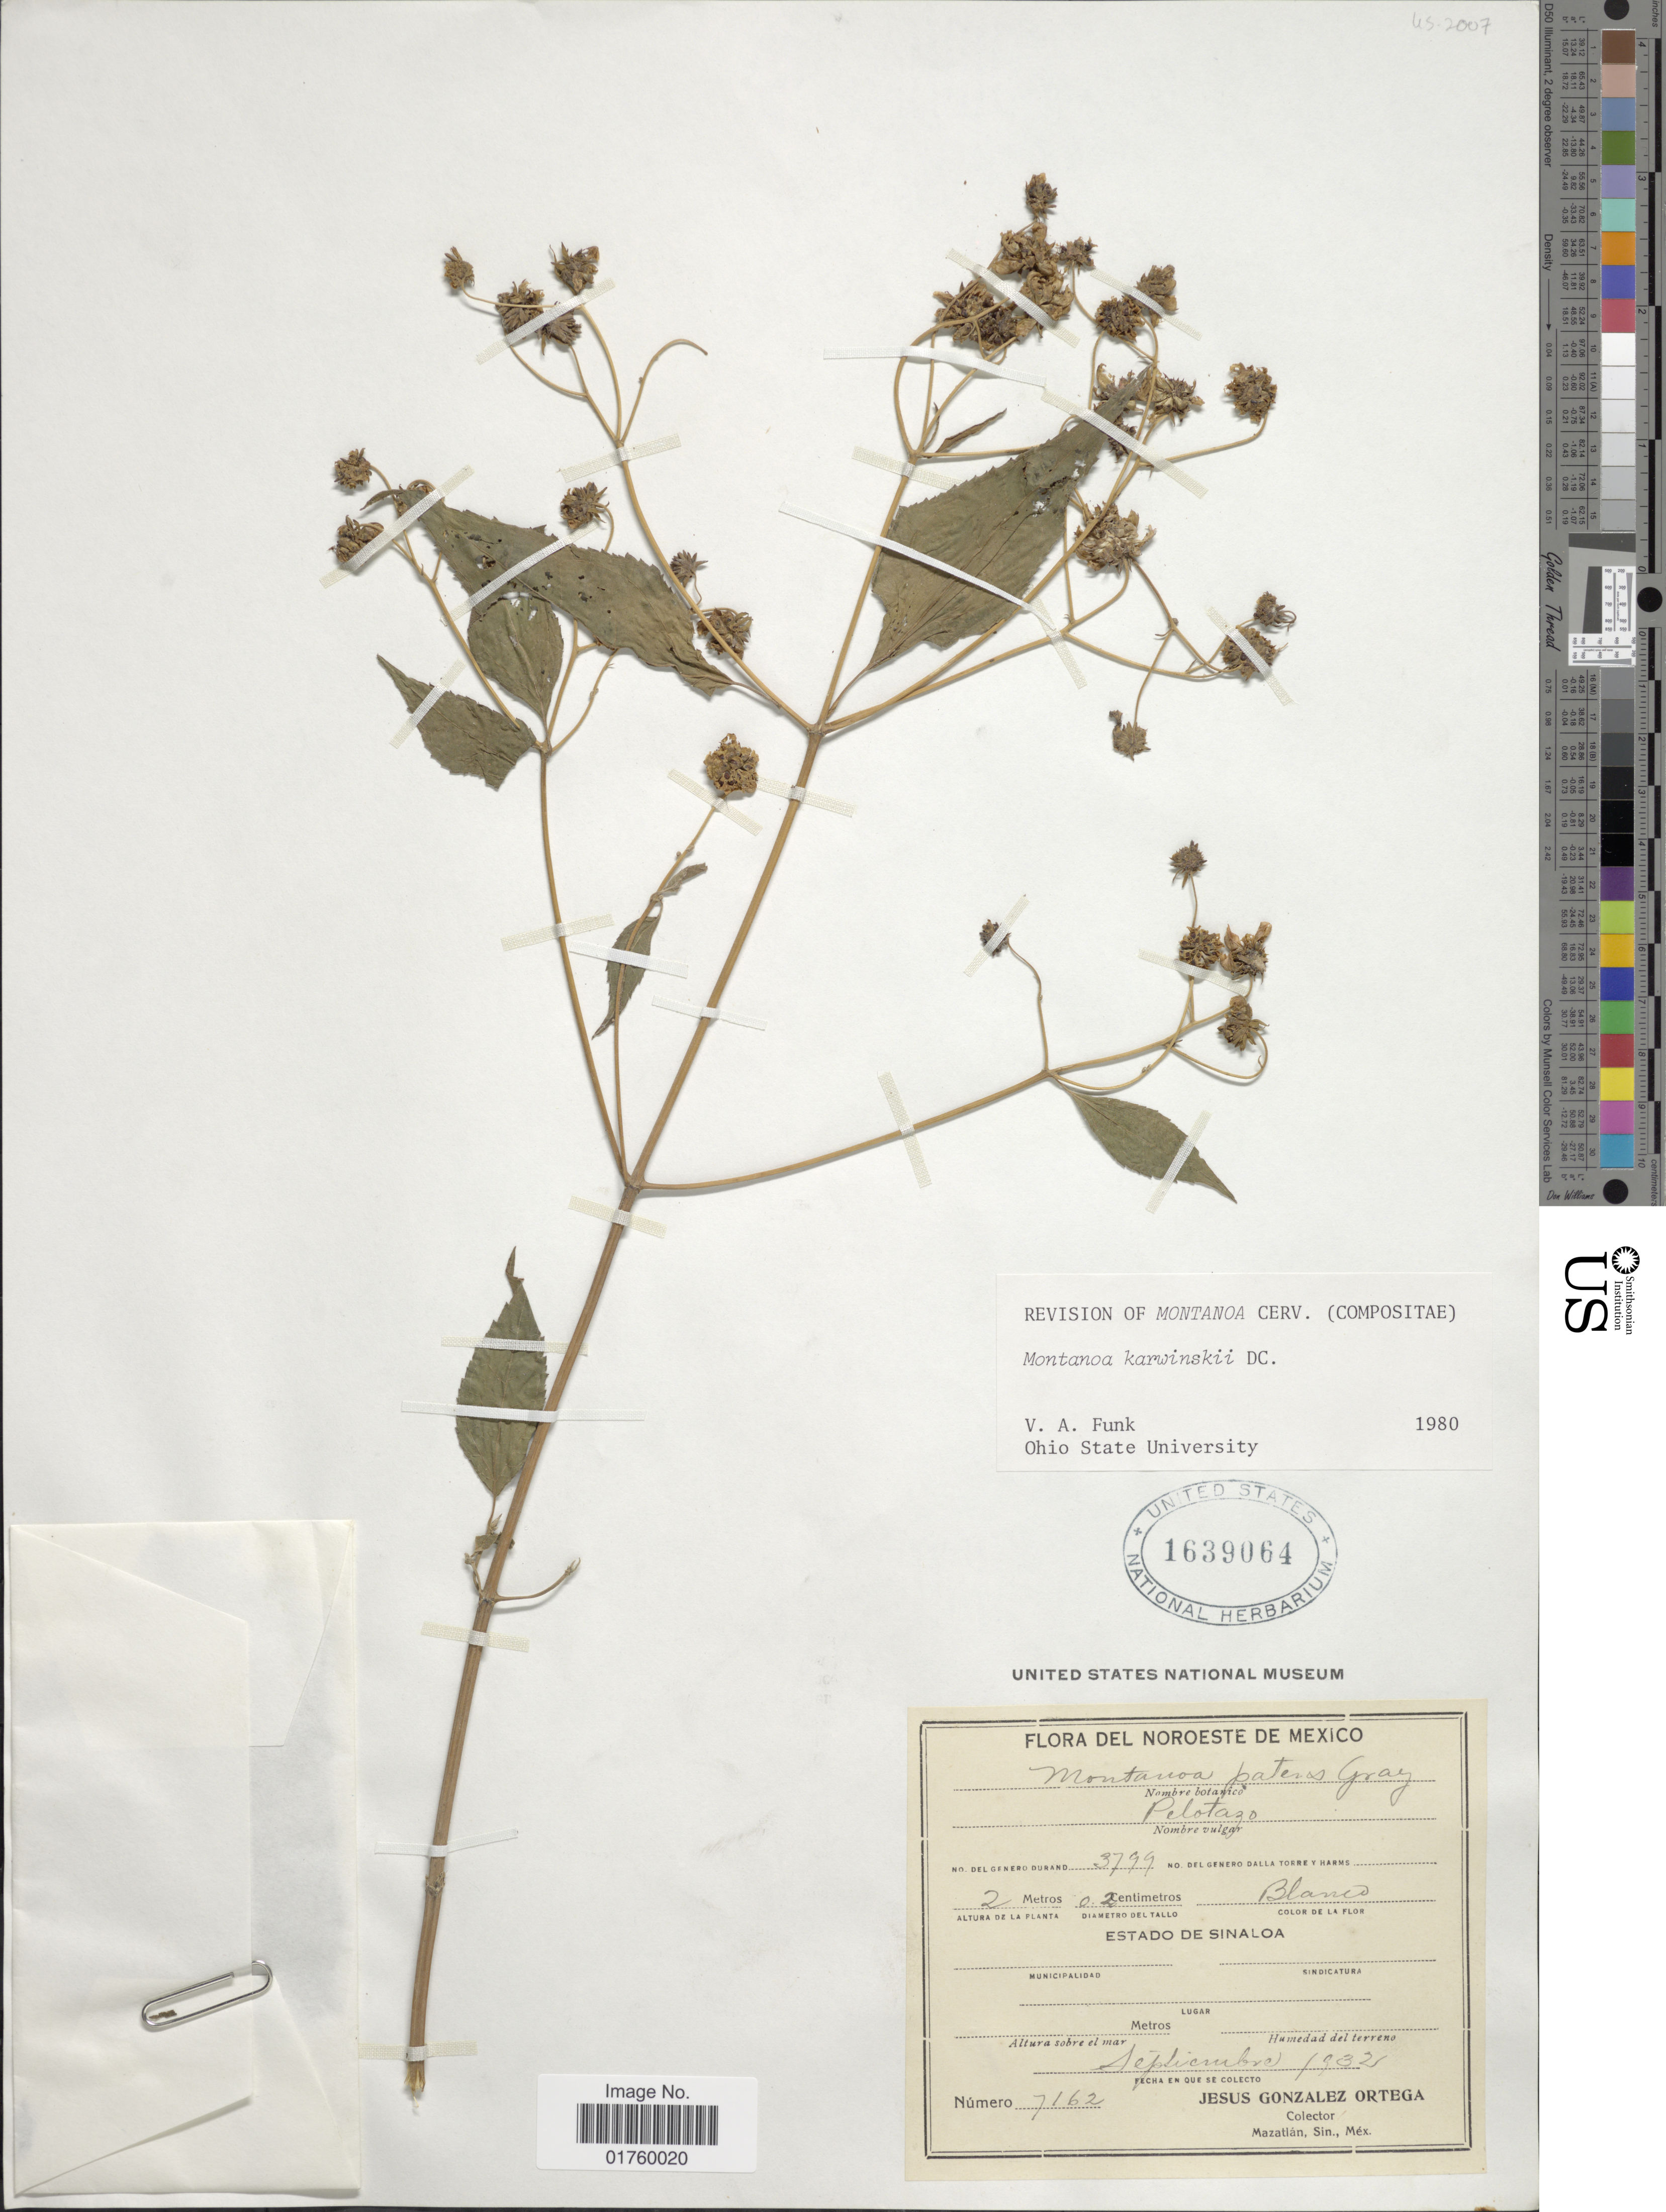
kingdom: Plantae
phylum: Tracheophyta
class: Magnoliopsida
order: Asterales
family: Asteraceae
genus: Montanoa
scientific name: Montanoa karwinskii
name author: DC.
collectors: J. Ortega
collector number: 7162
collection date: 1932-09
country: Mexico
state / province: Sinaloa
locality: Noroeste de Mexico. Mazatlan.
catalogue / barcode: US 1639064